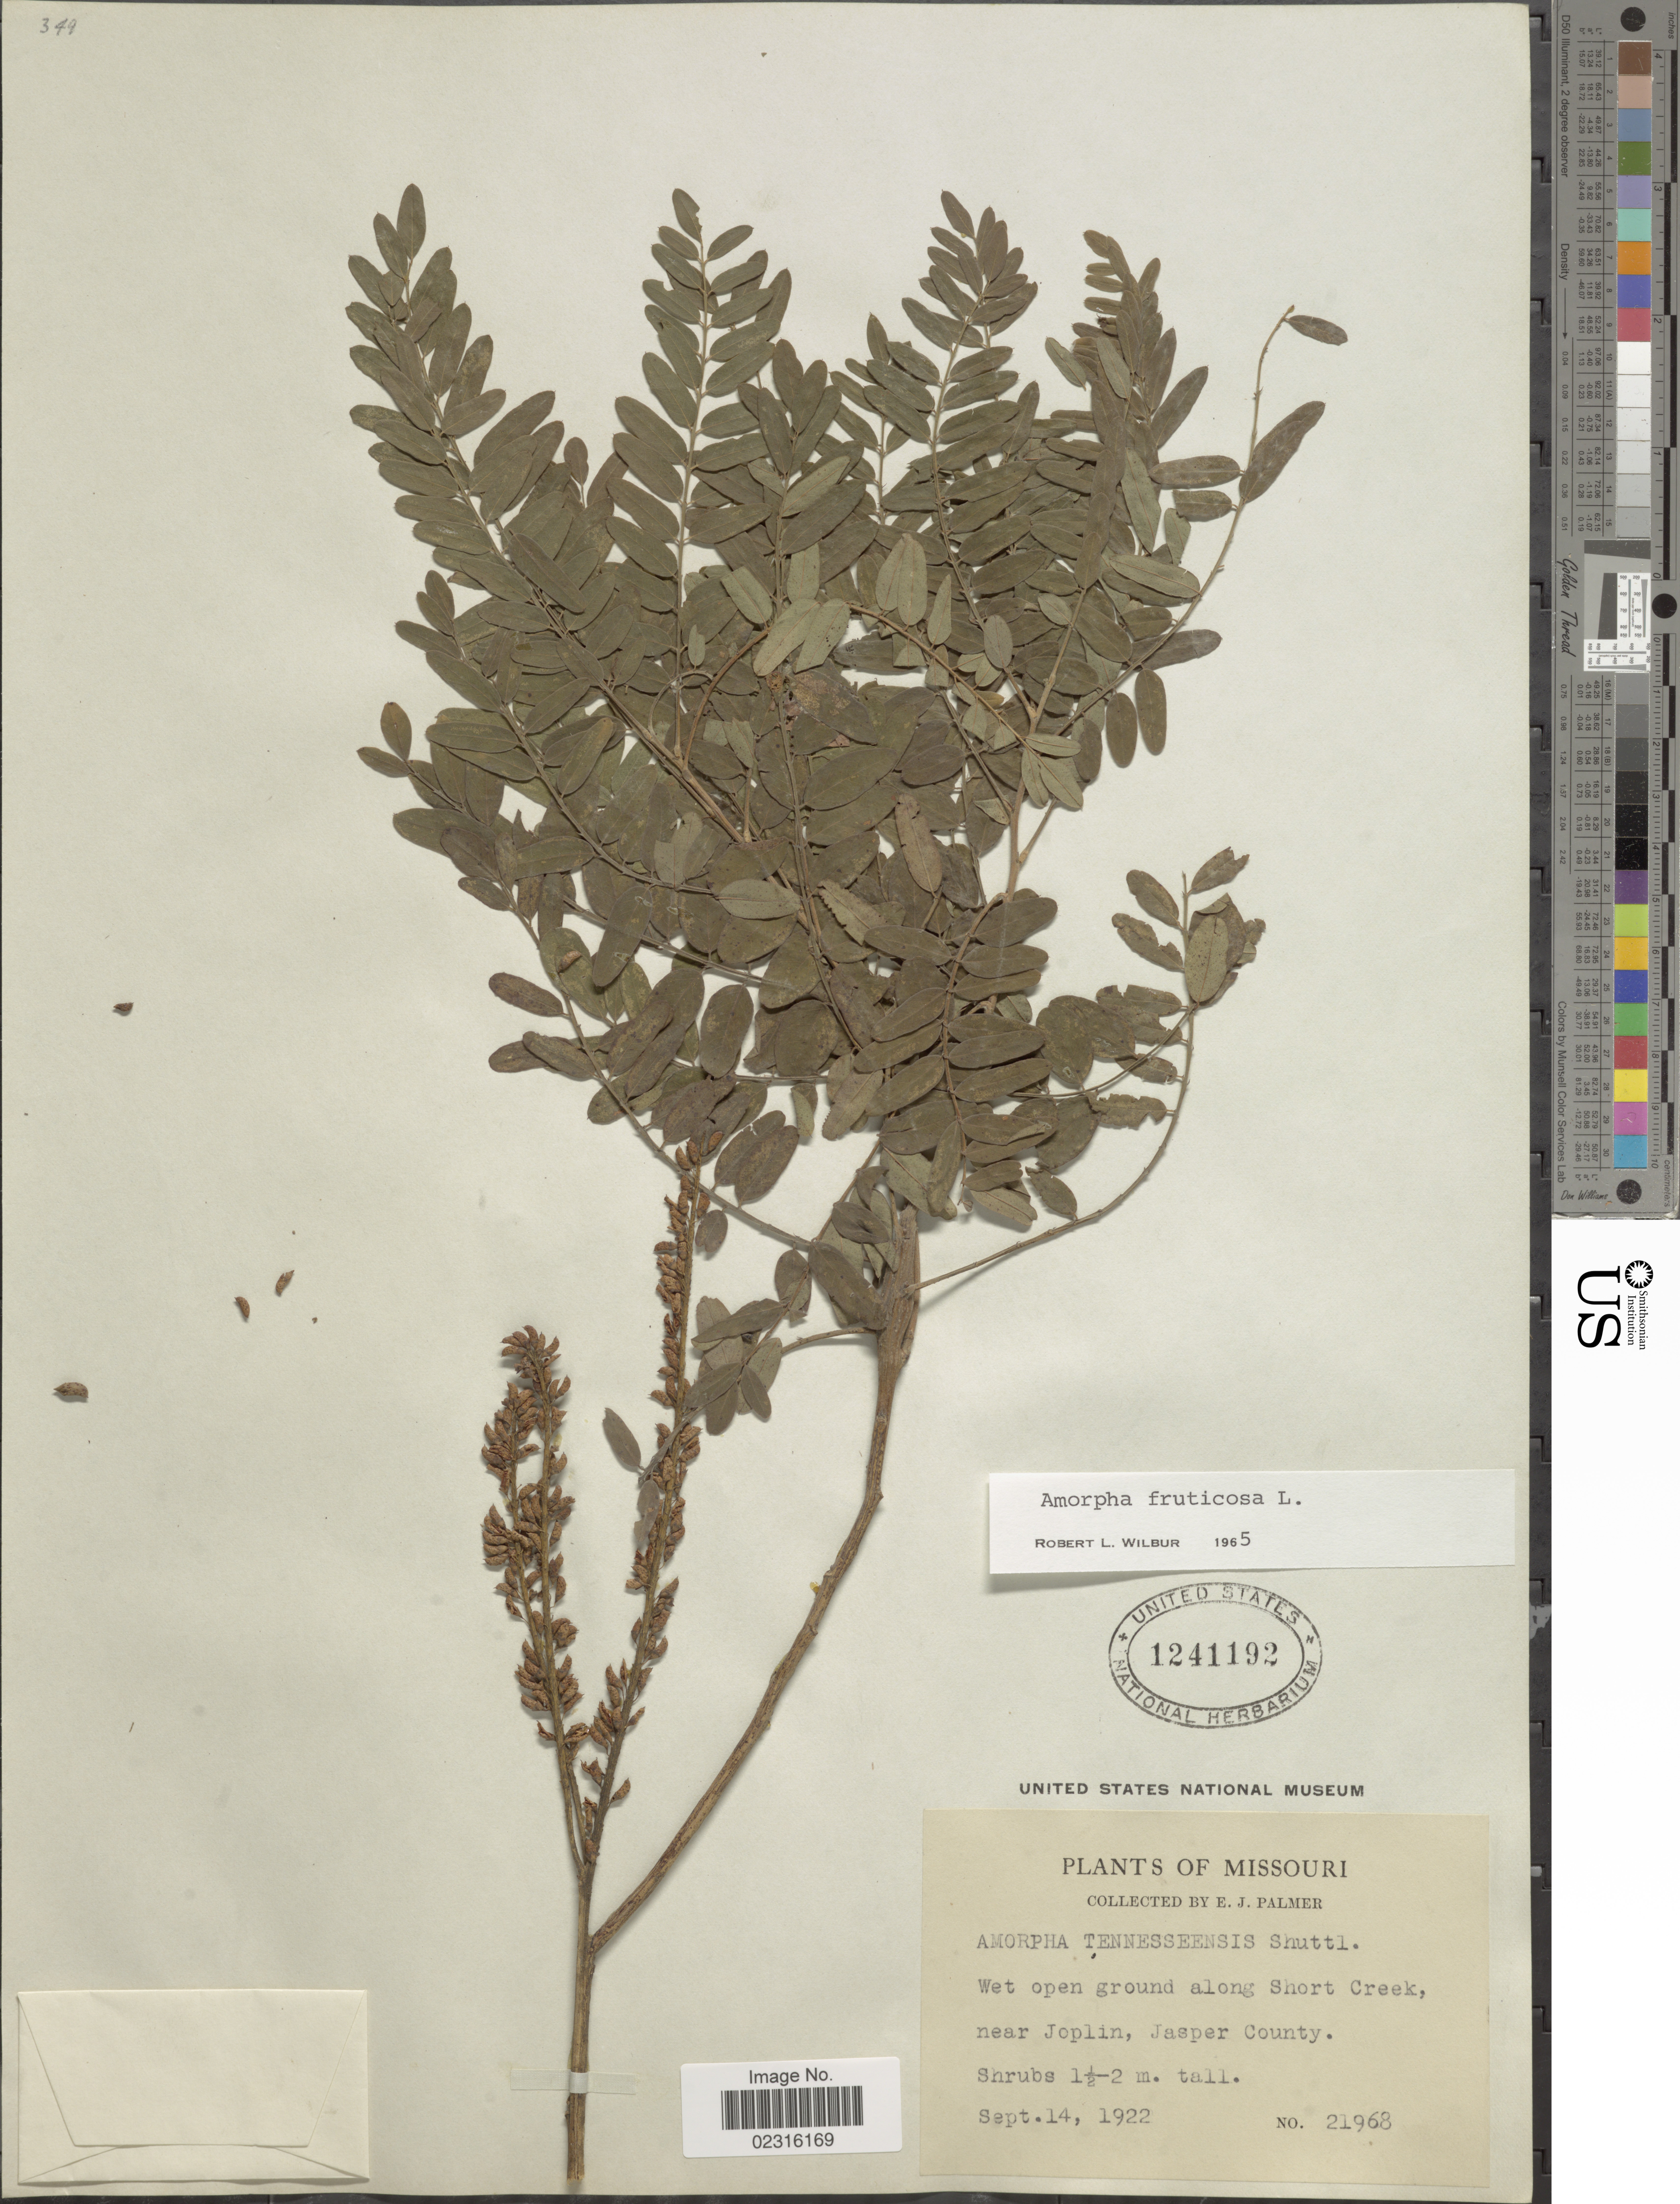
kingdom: Plantae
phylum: Tracheophyta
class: Magnoliopsida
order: Fabales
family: Fabaceae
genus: Amorpha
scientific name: Amorpha fruticosa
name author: L.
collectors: E. J. Palmer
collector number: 21968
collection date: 1922-09-14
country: United States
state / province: Missouri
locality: Wet open ground along Short Creek, near Joplin, Jasper County.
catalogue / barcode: US 1241192